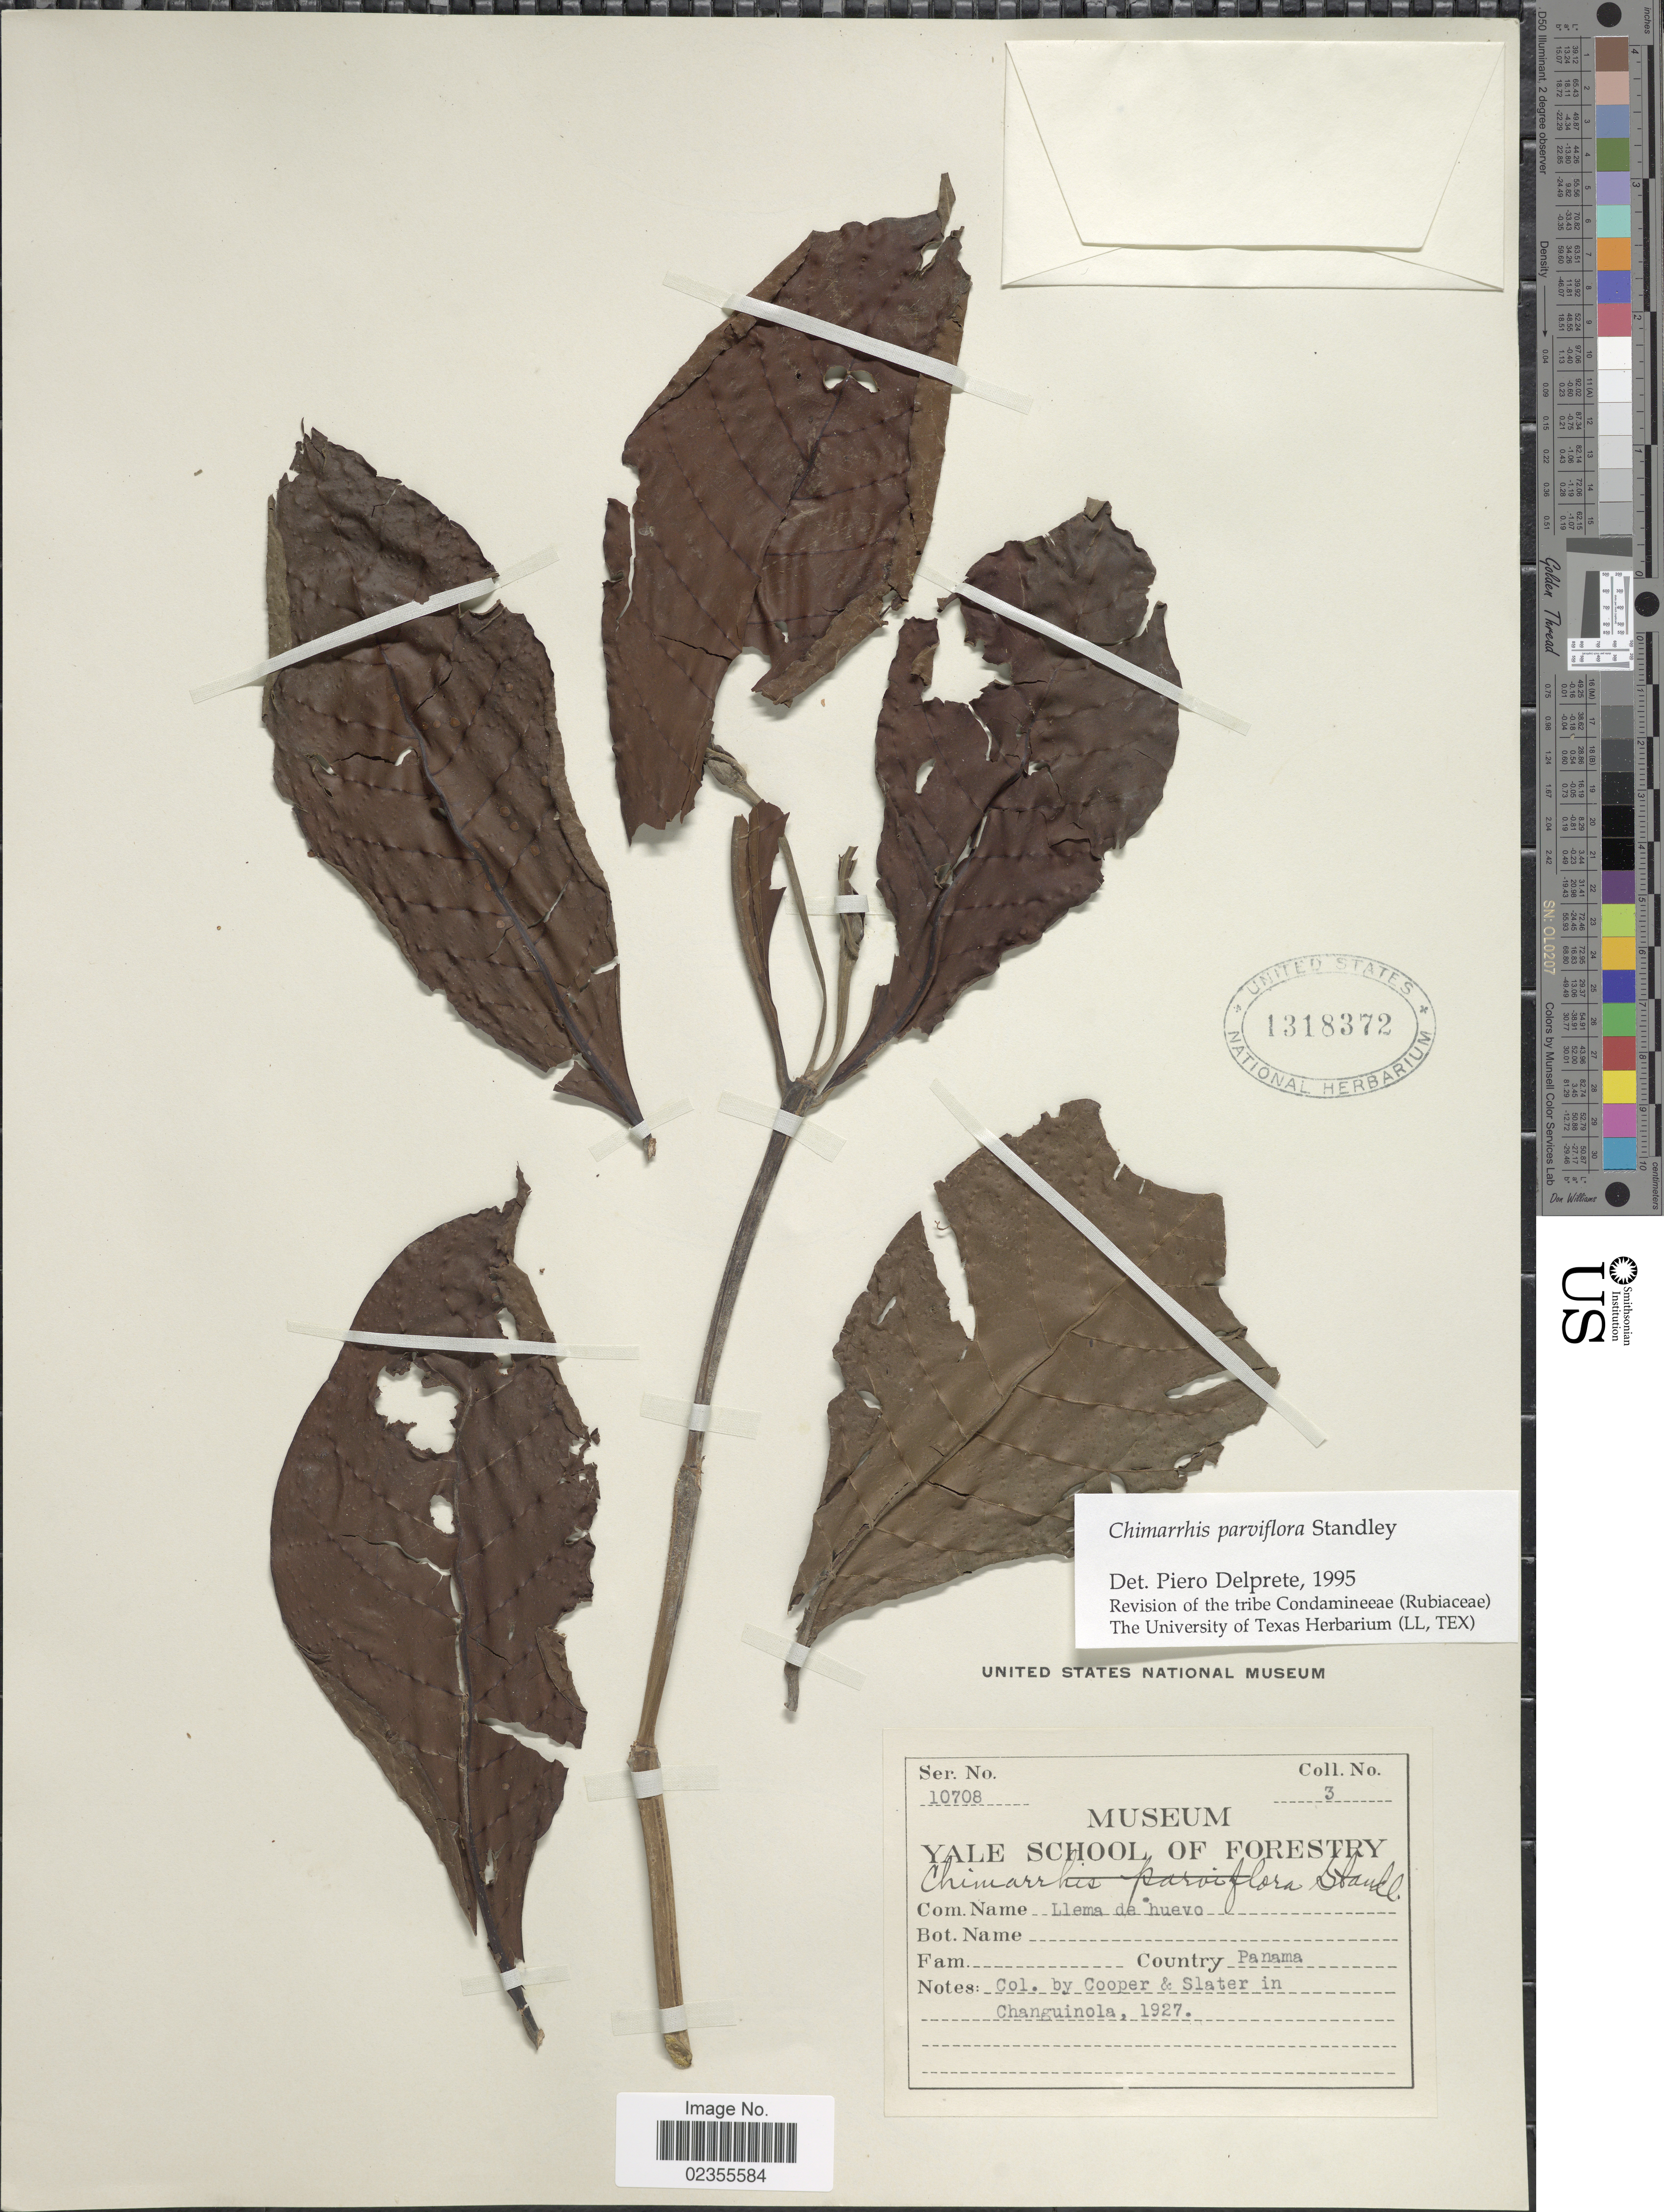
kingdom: Plantae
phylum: Tracheophyta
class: Magnoliopsida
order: Gentianales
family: Rubiaceae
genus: Chimarrhis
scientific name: Chimarrhis parviflora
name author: Standl.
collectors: -- Cooper & Slater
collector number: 3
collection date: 1927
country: Panama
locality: Changuinola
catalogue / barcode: US 1318372